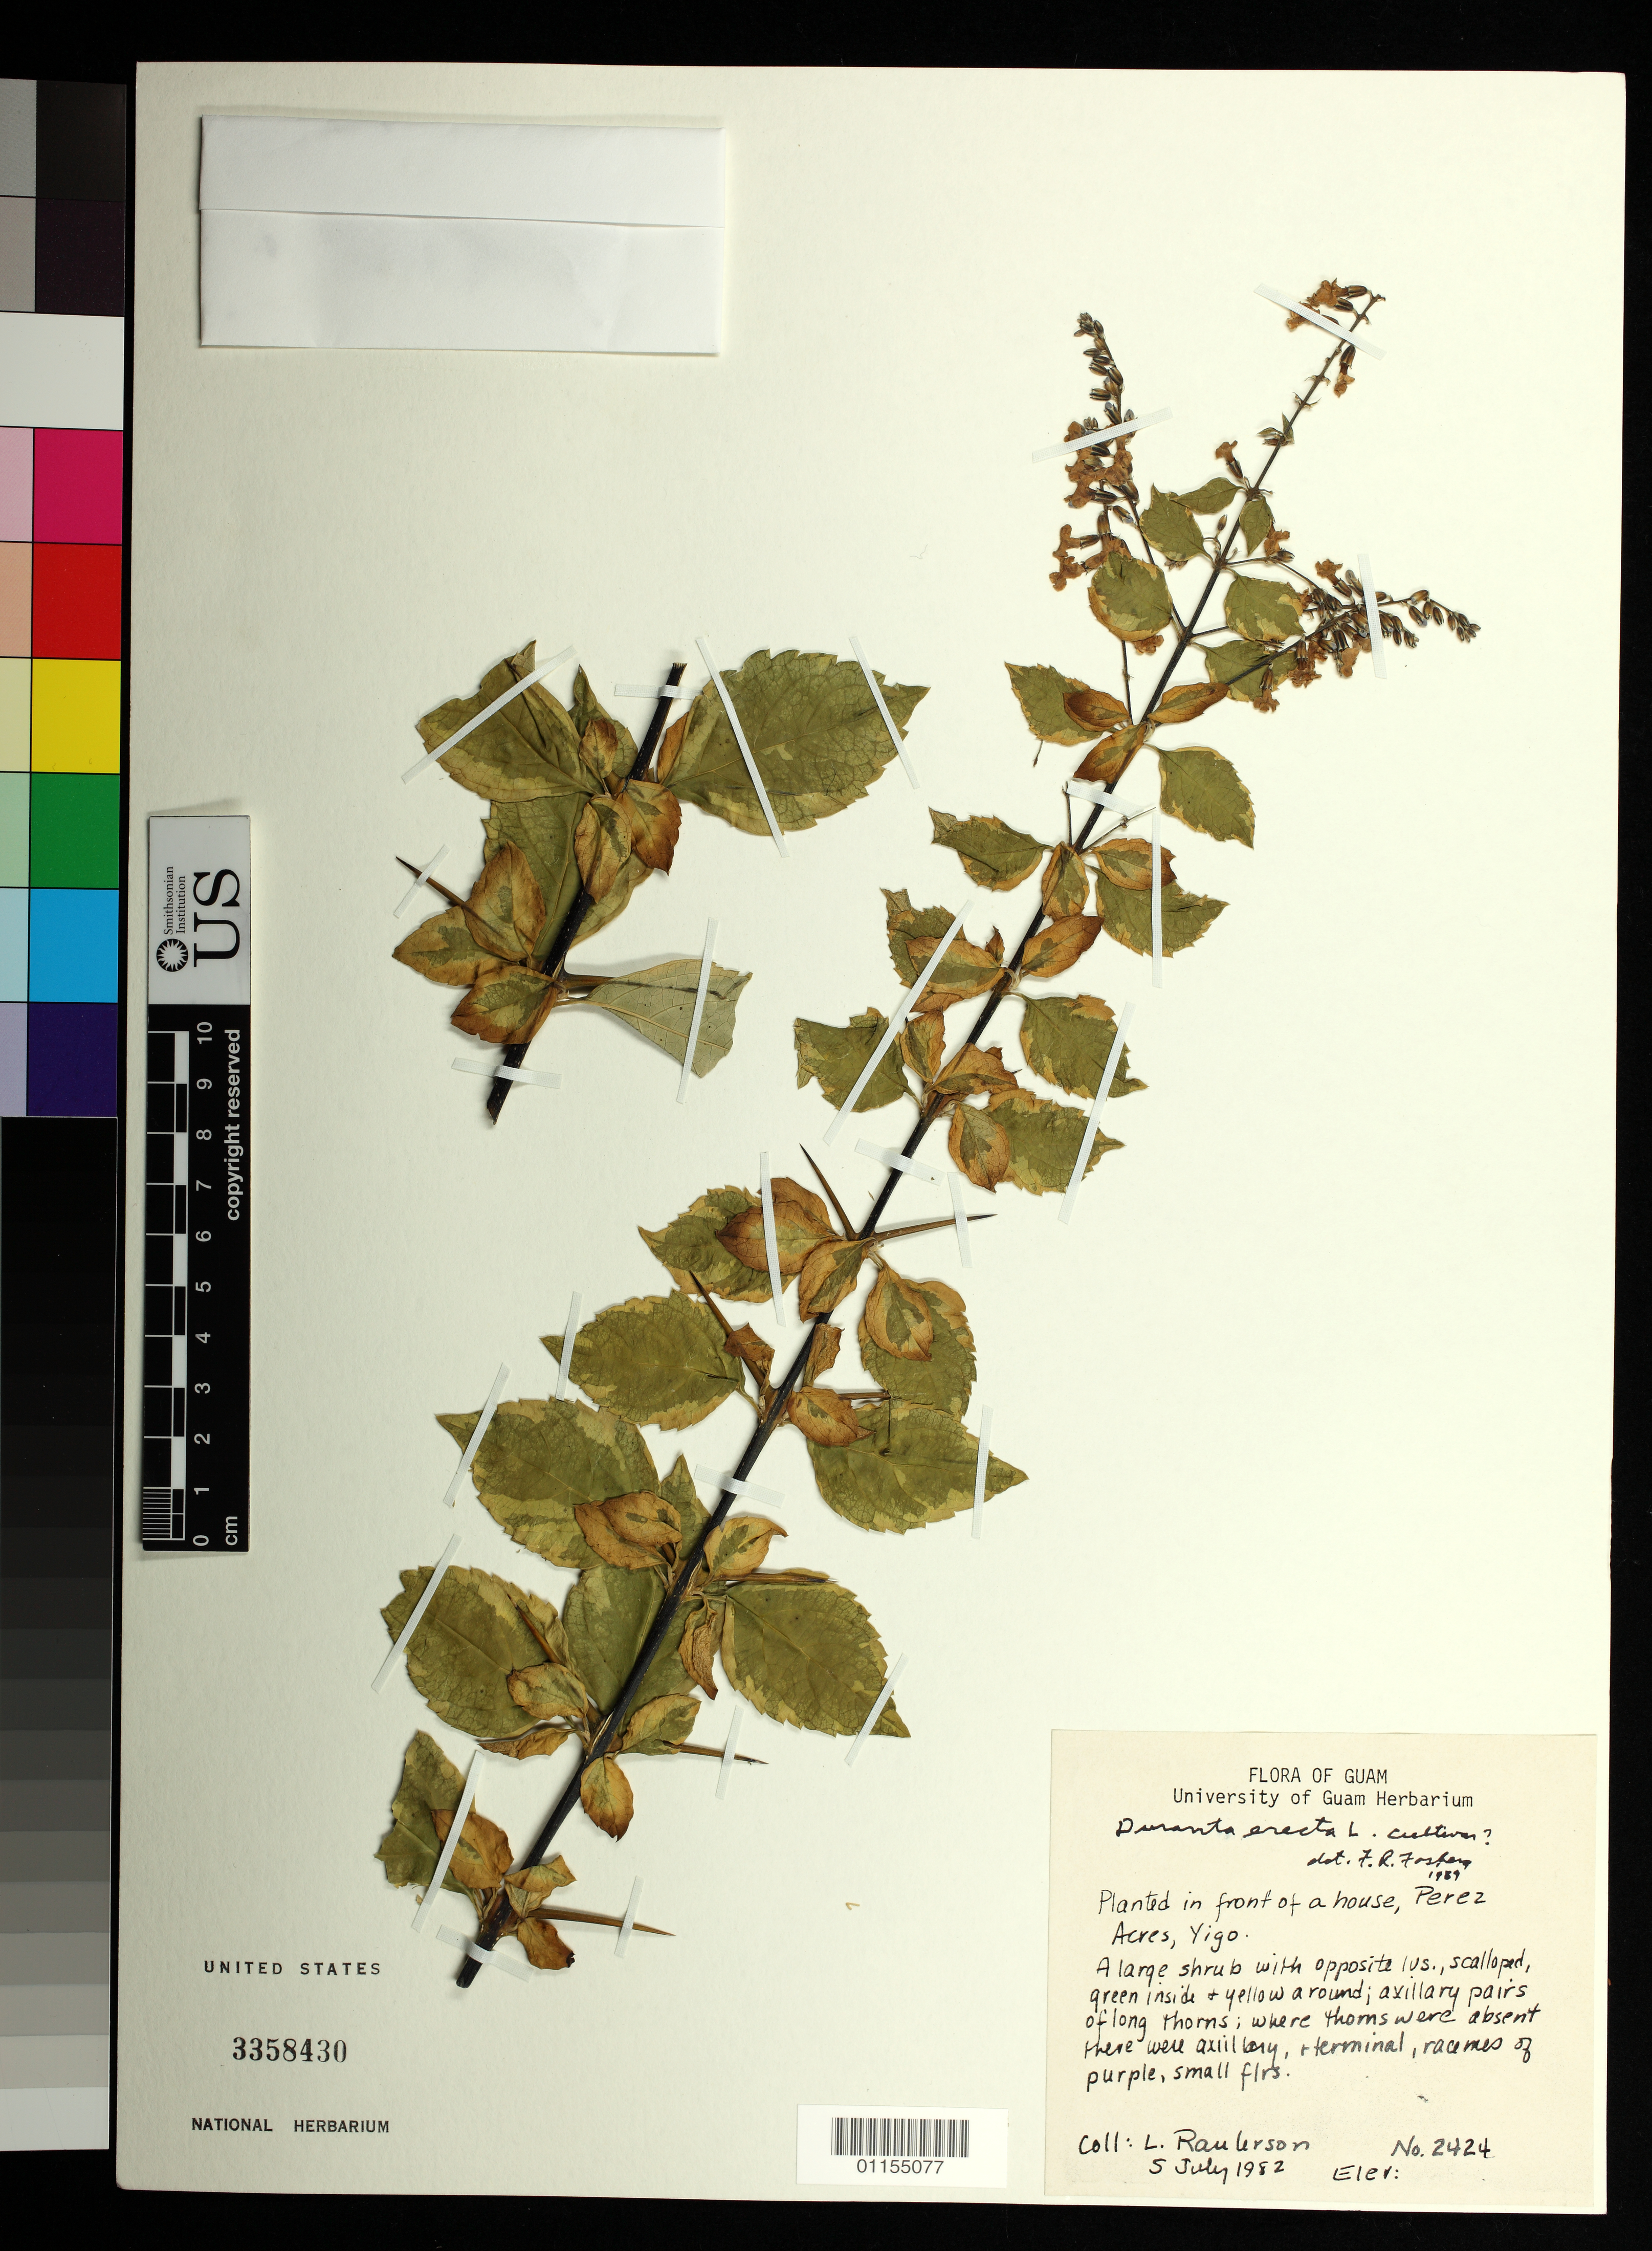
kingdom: Plantae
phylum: Tracheophyta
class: Magnoliopsida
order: Lamiales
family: Verbenaceae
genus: Duranta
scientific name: Duranta erecta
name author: L.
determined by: Fosberg, F. R.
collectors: L. Raulerson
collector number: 2424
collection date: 1982-07-05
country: Guam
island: Guam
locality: Perez Acres, Yigo.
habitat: Planted in front of a house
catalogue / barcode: US 3358430